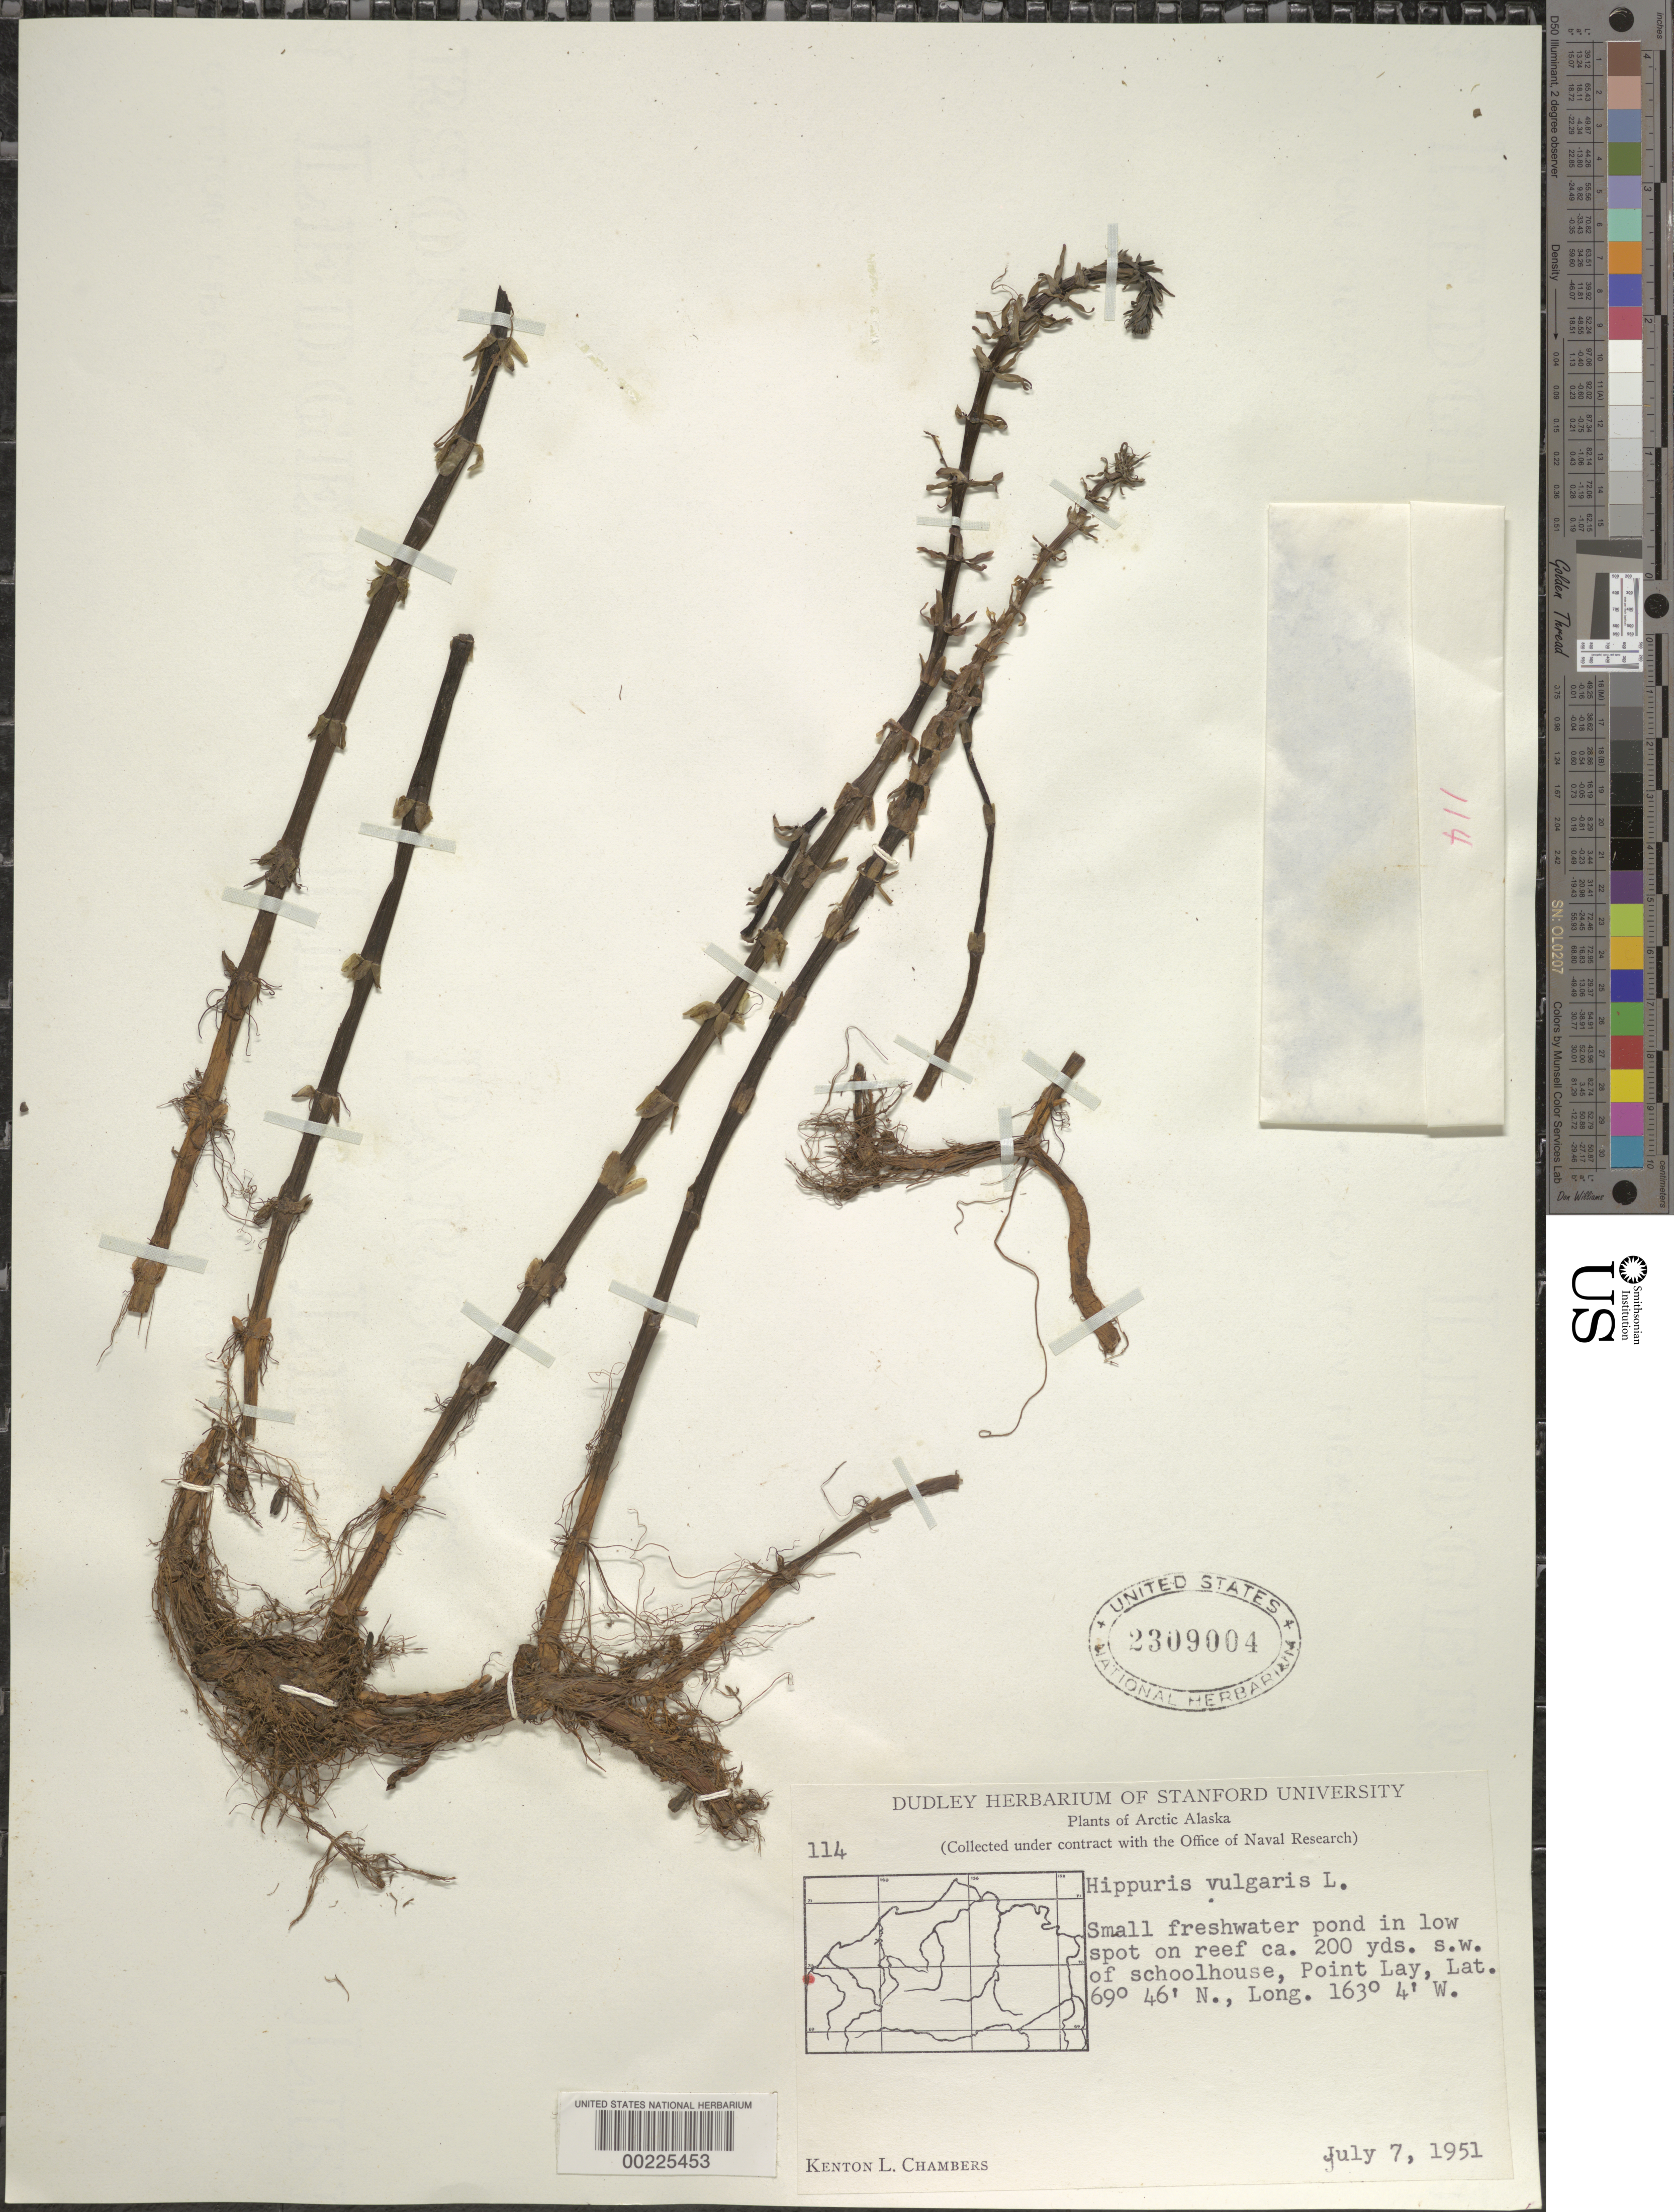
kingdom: Plantae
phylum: Tracheophyta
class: Magnoliopsida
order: Lamiales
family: Plantaginaceae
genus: Hippuris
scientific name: Hippuris vulgaris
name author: L.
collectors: K. L. Chambers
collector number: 114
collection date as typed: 07 Jul 1951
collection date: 1951-07-07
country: United States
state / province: Alaska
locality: Ca 200 yds sw of schoolhouse, point lay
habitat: Small freshwater pond in low spot on reef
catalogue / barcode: US 2309004